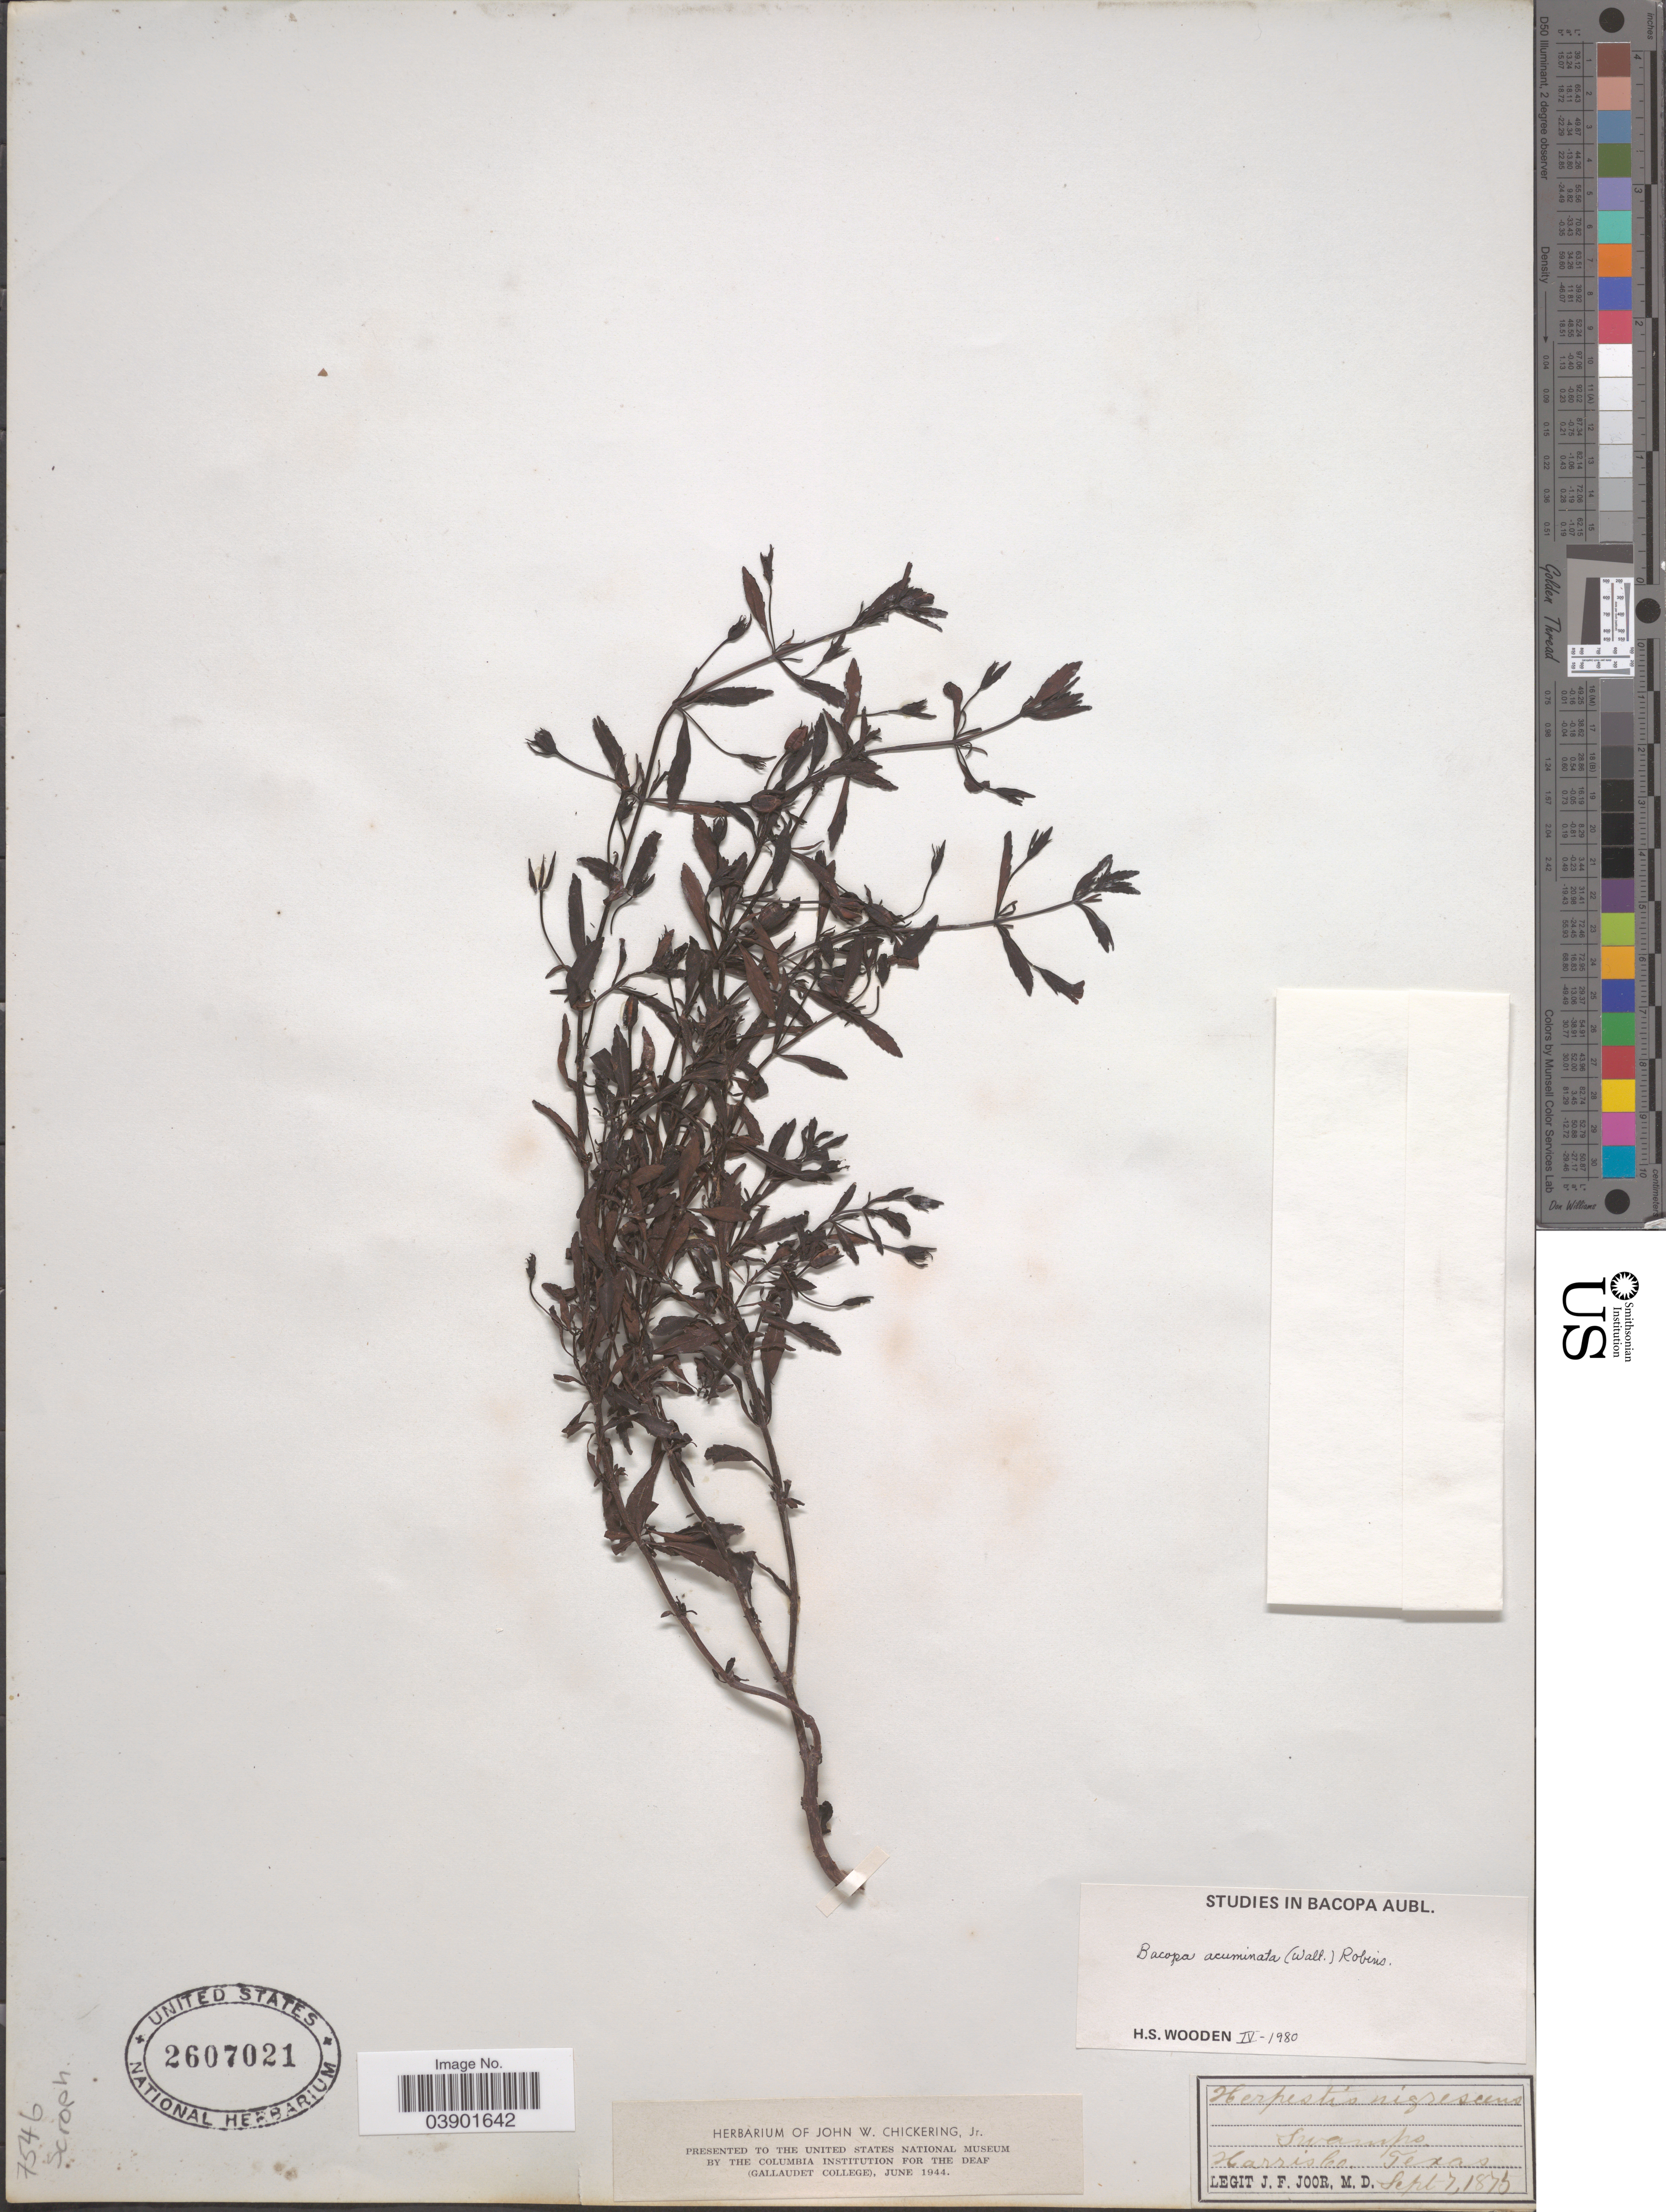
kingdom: Plantae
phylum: Tracheophyta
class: Magnoliopsida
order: Lamiales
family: Plantaginaceae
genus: Bacopa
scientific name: Bacopa acuminata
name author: (Walter) B.L. Rob.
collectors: J. F. Joor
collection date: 1875-09-07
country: United States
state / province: Texas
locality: Harris Co.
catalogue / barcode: US 2607021